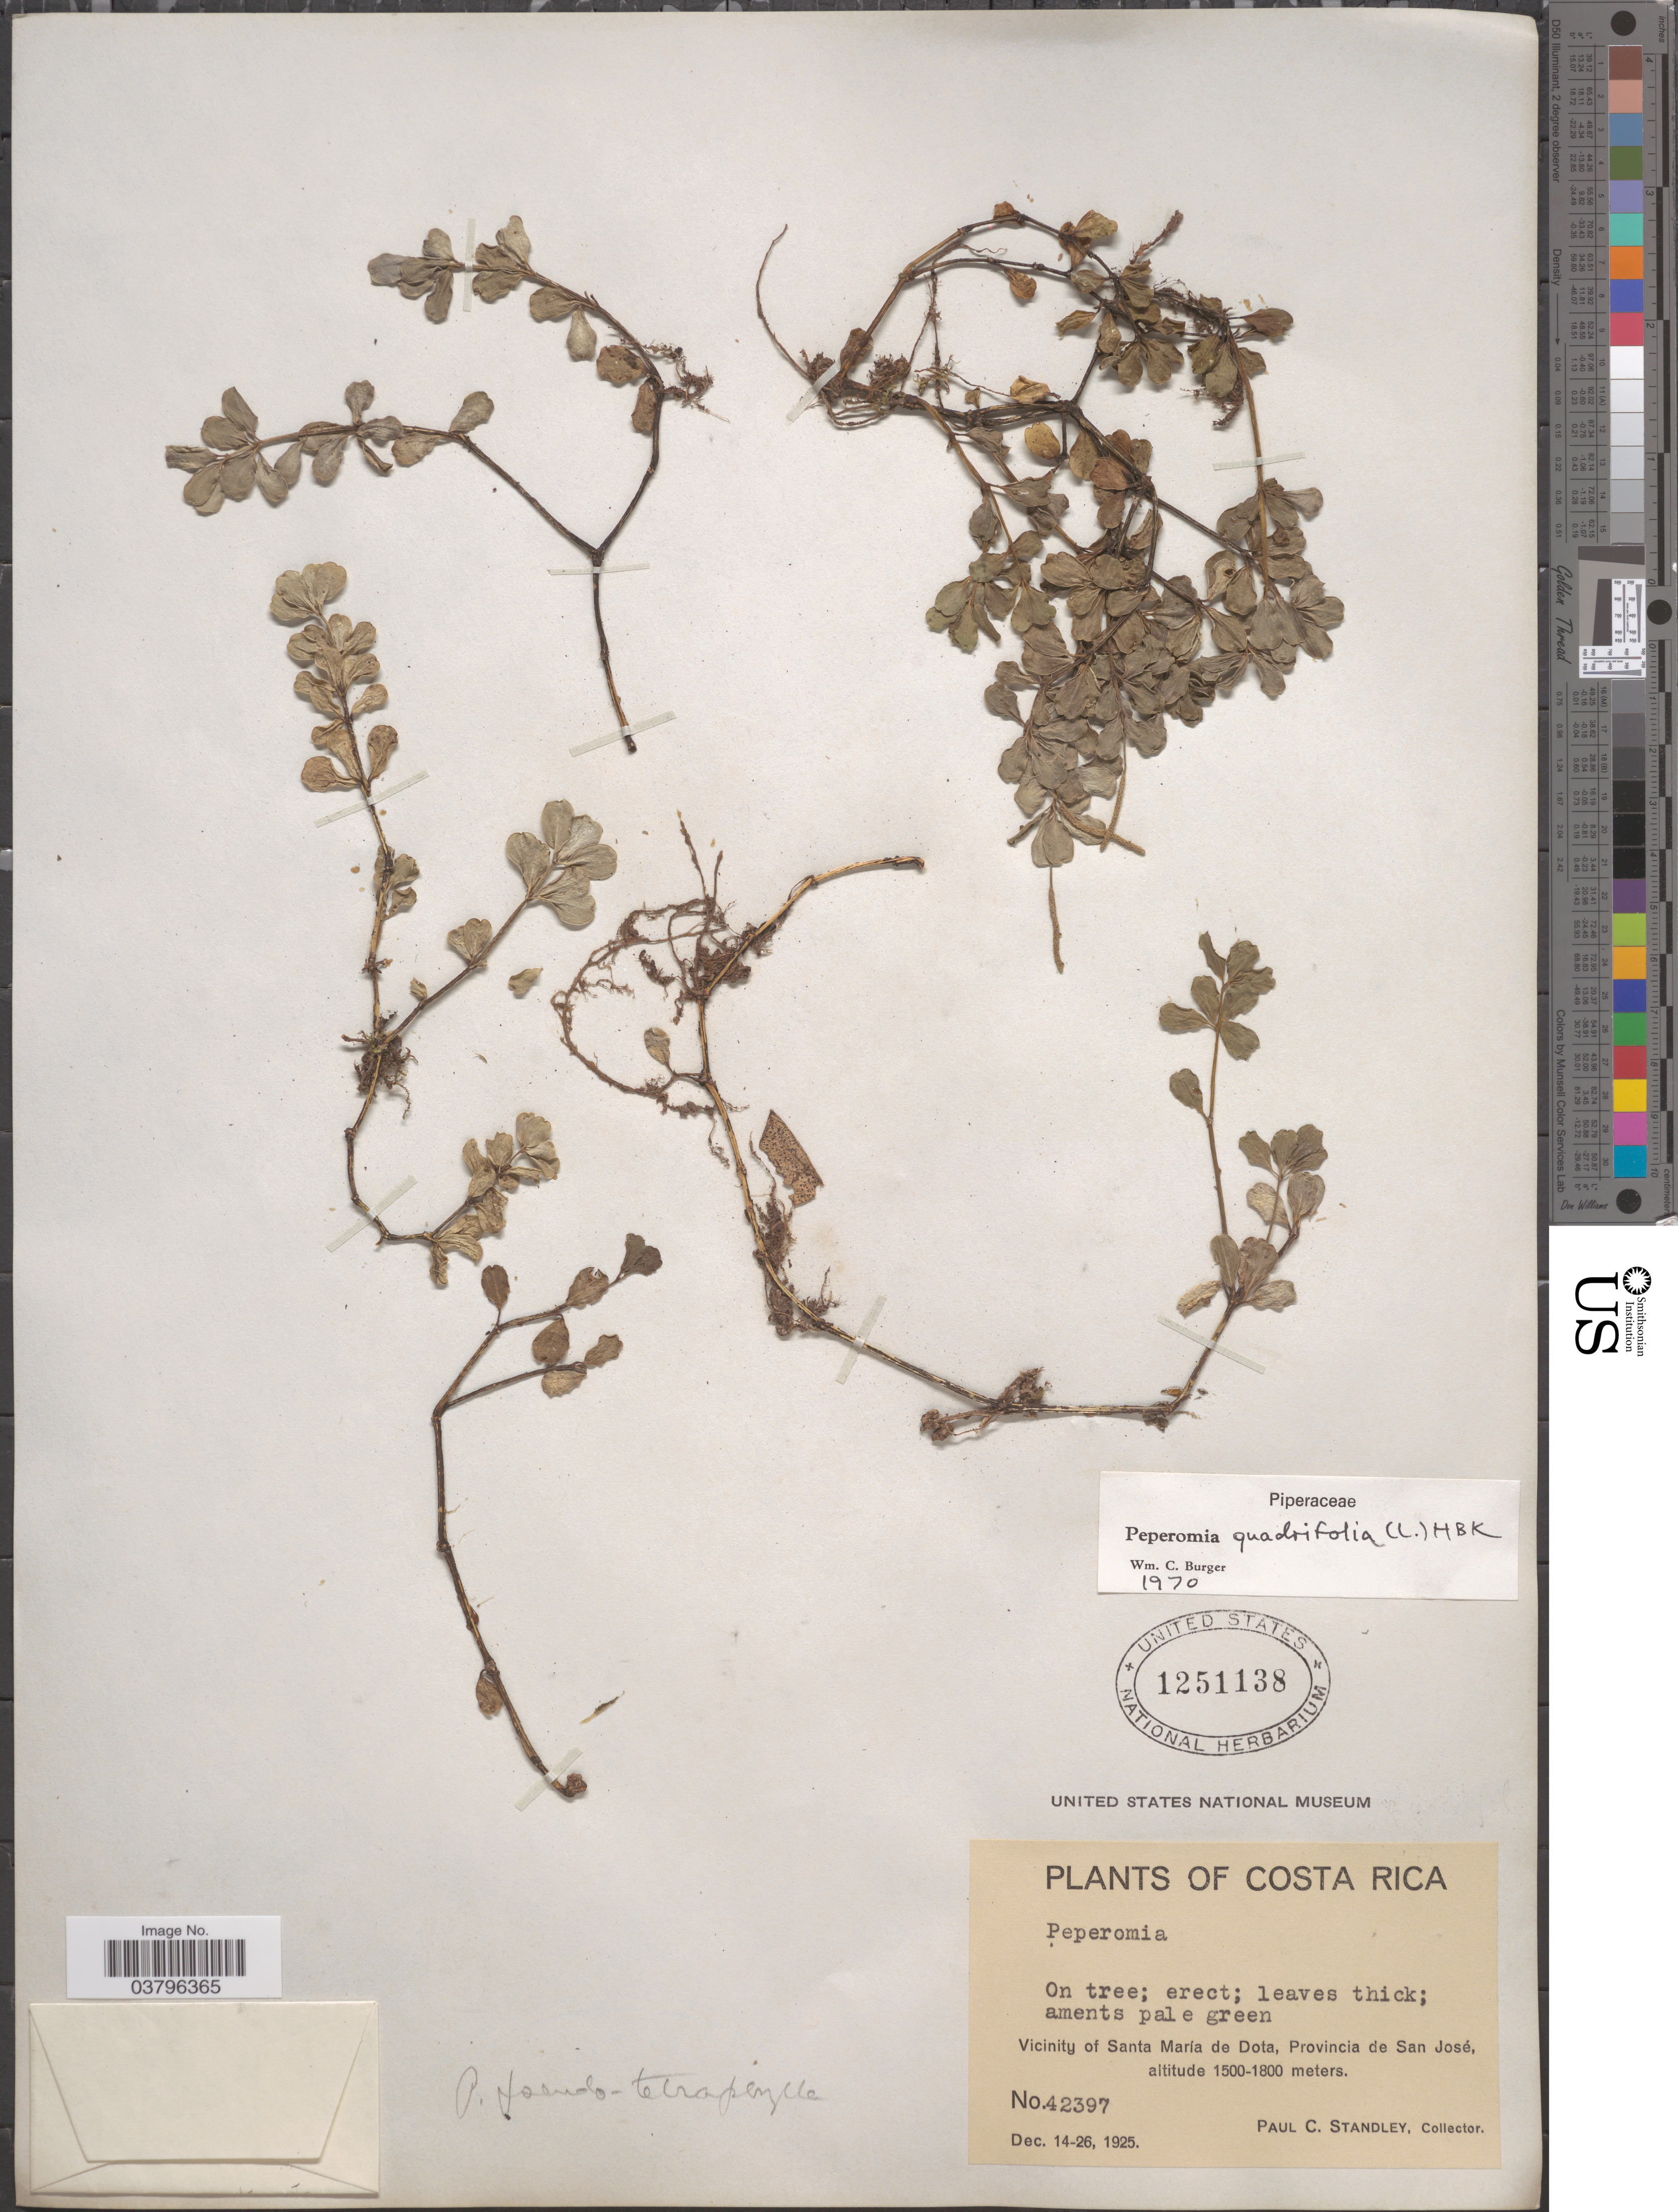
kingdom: Plantae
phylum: Tracheophyta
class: Magnoliopsida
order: Piperales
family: Piperaceae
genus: Peperomia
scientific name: Peperomia quadrifolia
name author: (L.) Kunth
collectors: P. C. Standley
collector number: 42397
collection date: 1925-12-14/1925-12-26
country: Costa Rica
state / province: San José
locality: Vicinity of Santa María de Dota.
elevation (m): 1500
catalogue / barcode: US 1251138